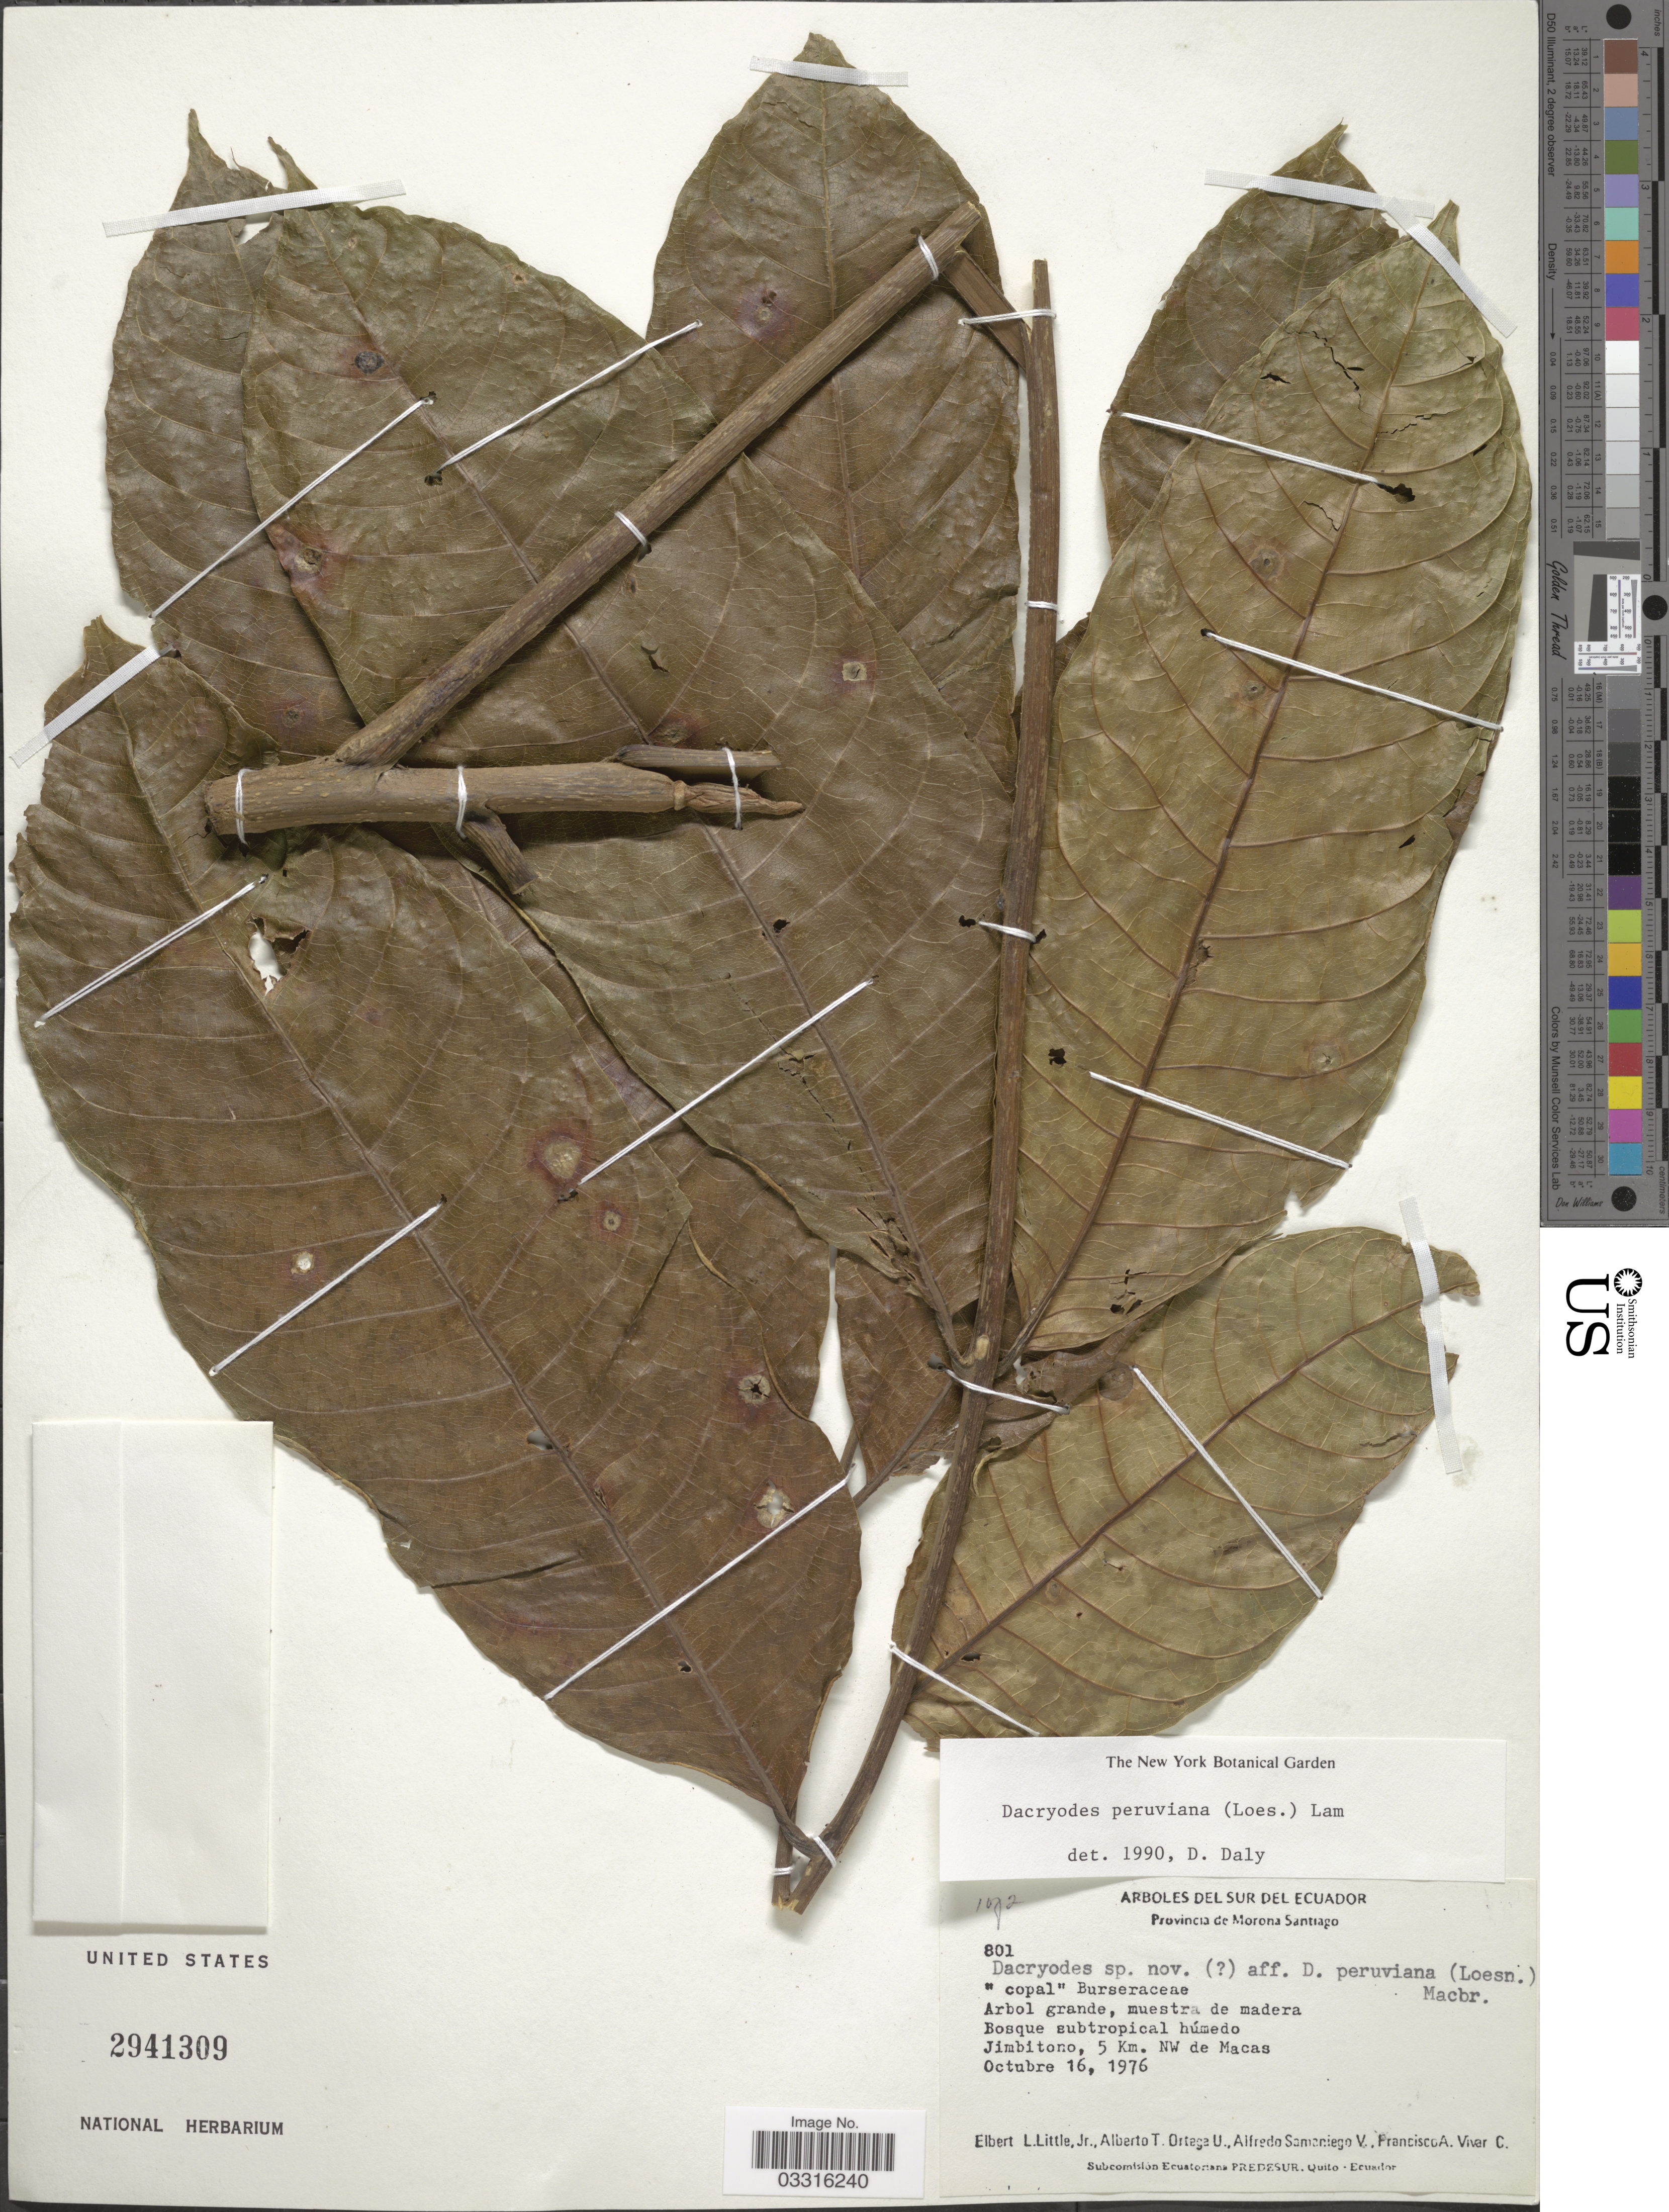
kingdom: Plantae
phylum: Tracheophyta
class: Magnoliopsida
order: Sapindales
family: Burseraceae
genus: Dacryodes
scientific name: Dacryodes peruviana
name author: (Loes.) H.J. Lam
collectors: E. L. Little, A. T. Ortega U., A. V. Samaniego & F. A. Vivar C.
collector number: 801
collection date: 1976-10-16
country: Ecuador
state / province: Morona-Santiago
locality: Jimbitono, 5 Km. NW de Macas.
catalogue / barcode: US 2941309